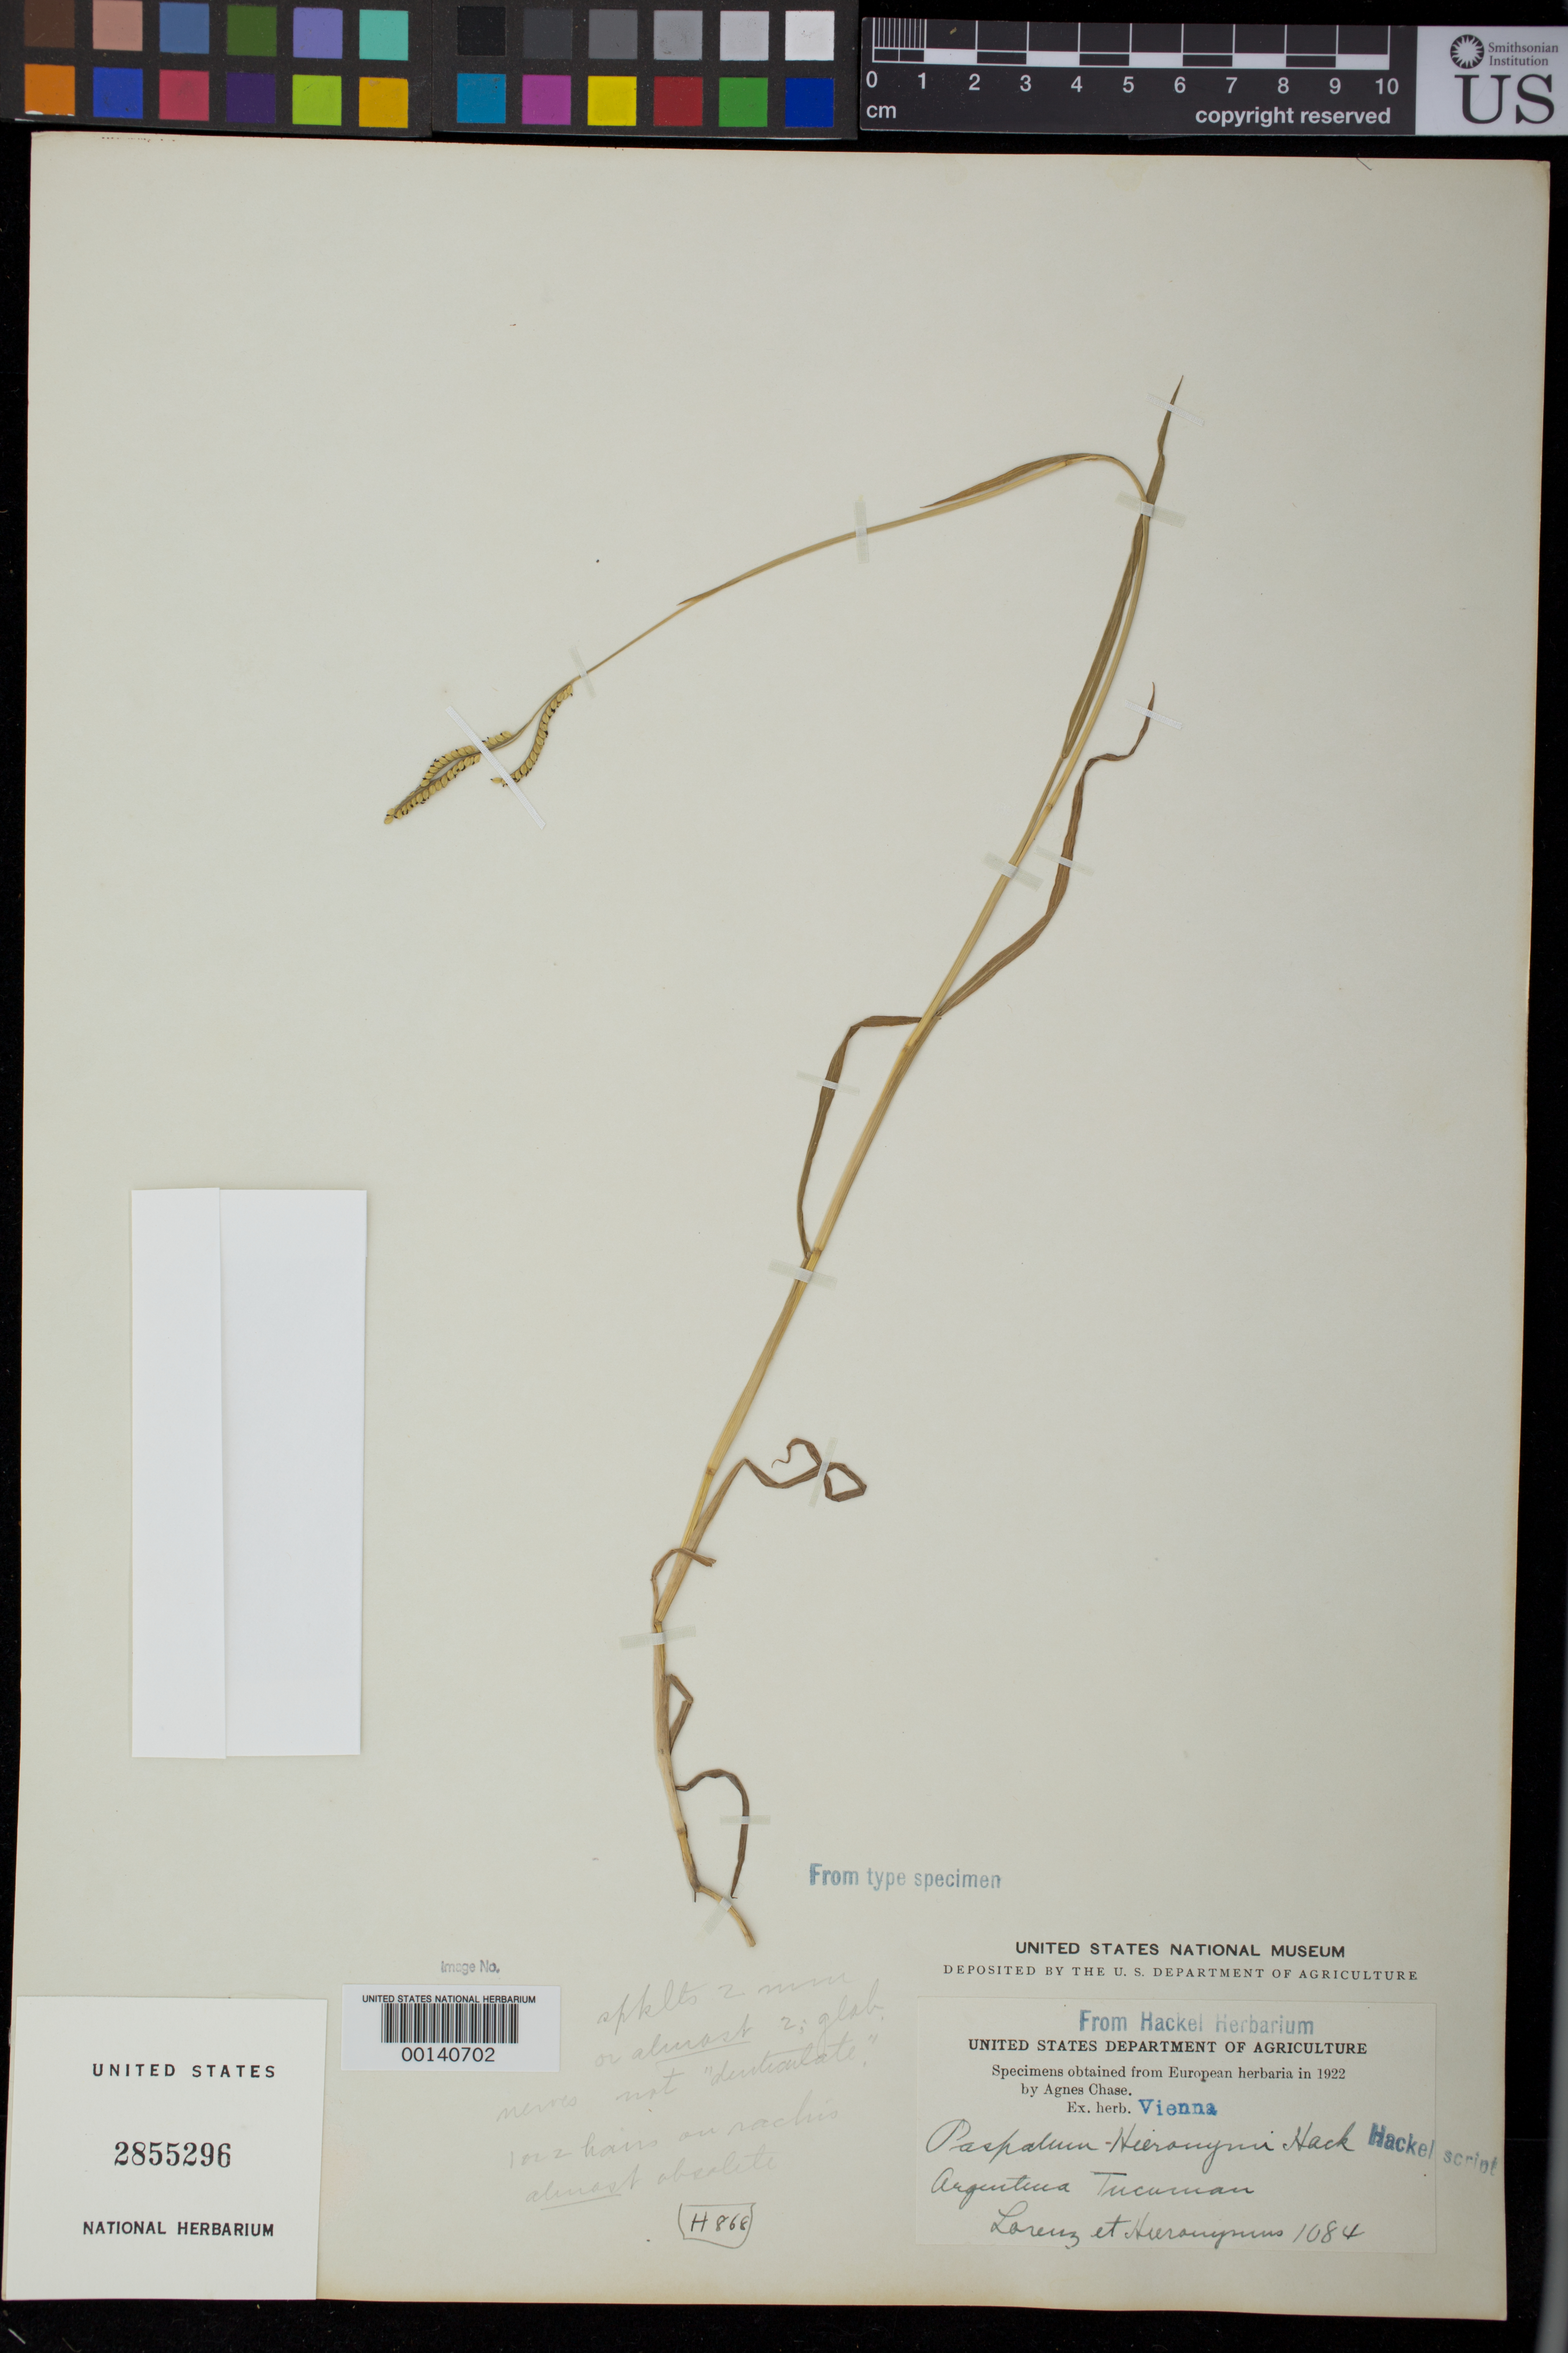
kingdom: Plantae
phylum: Tracheophyta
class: Liliopsida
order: Poales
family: Poaceae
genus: Paspalum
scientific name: Paspalum hieronymi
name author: Hack.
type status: Isotype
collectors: P. G. Lorentz & G. H. Hieronymus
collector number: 1084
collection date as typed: Mar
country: Argentina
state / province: Tucumán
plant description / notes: Fragmentary material of type specimen ex herb. Hackel (Vienna)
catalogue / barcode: US 2855296